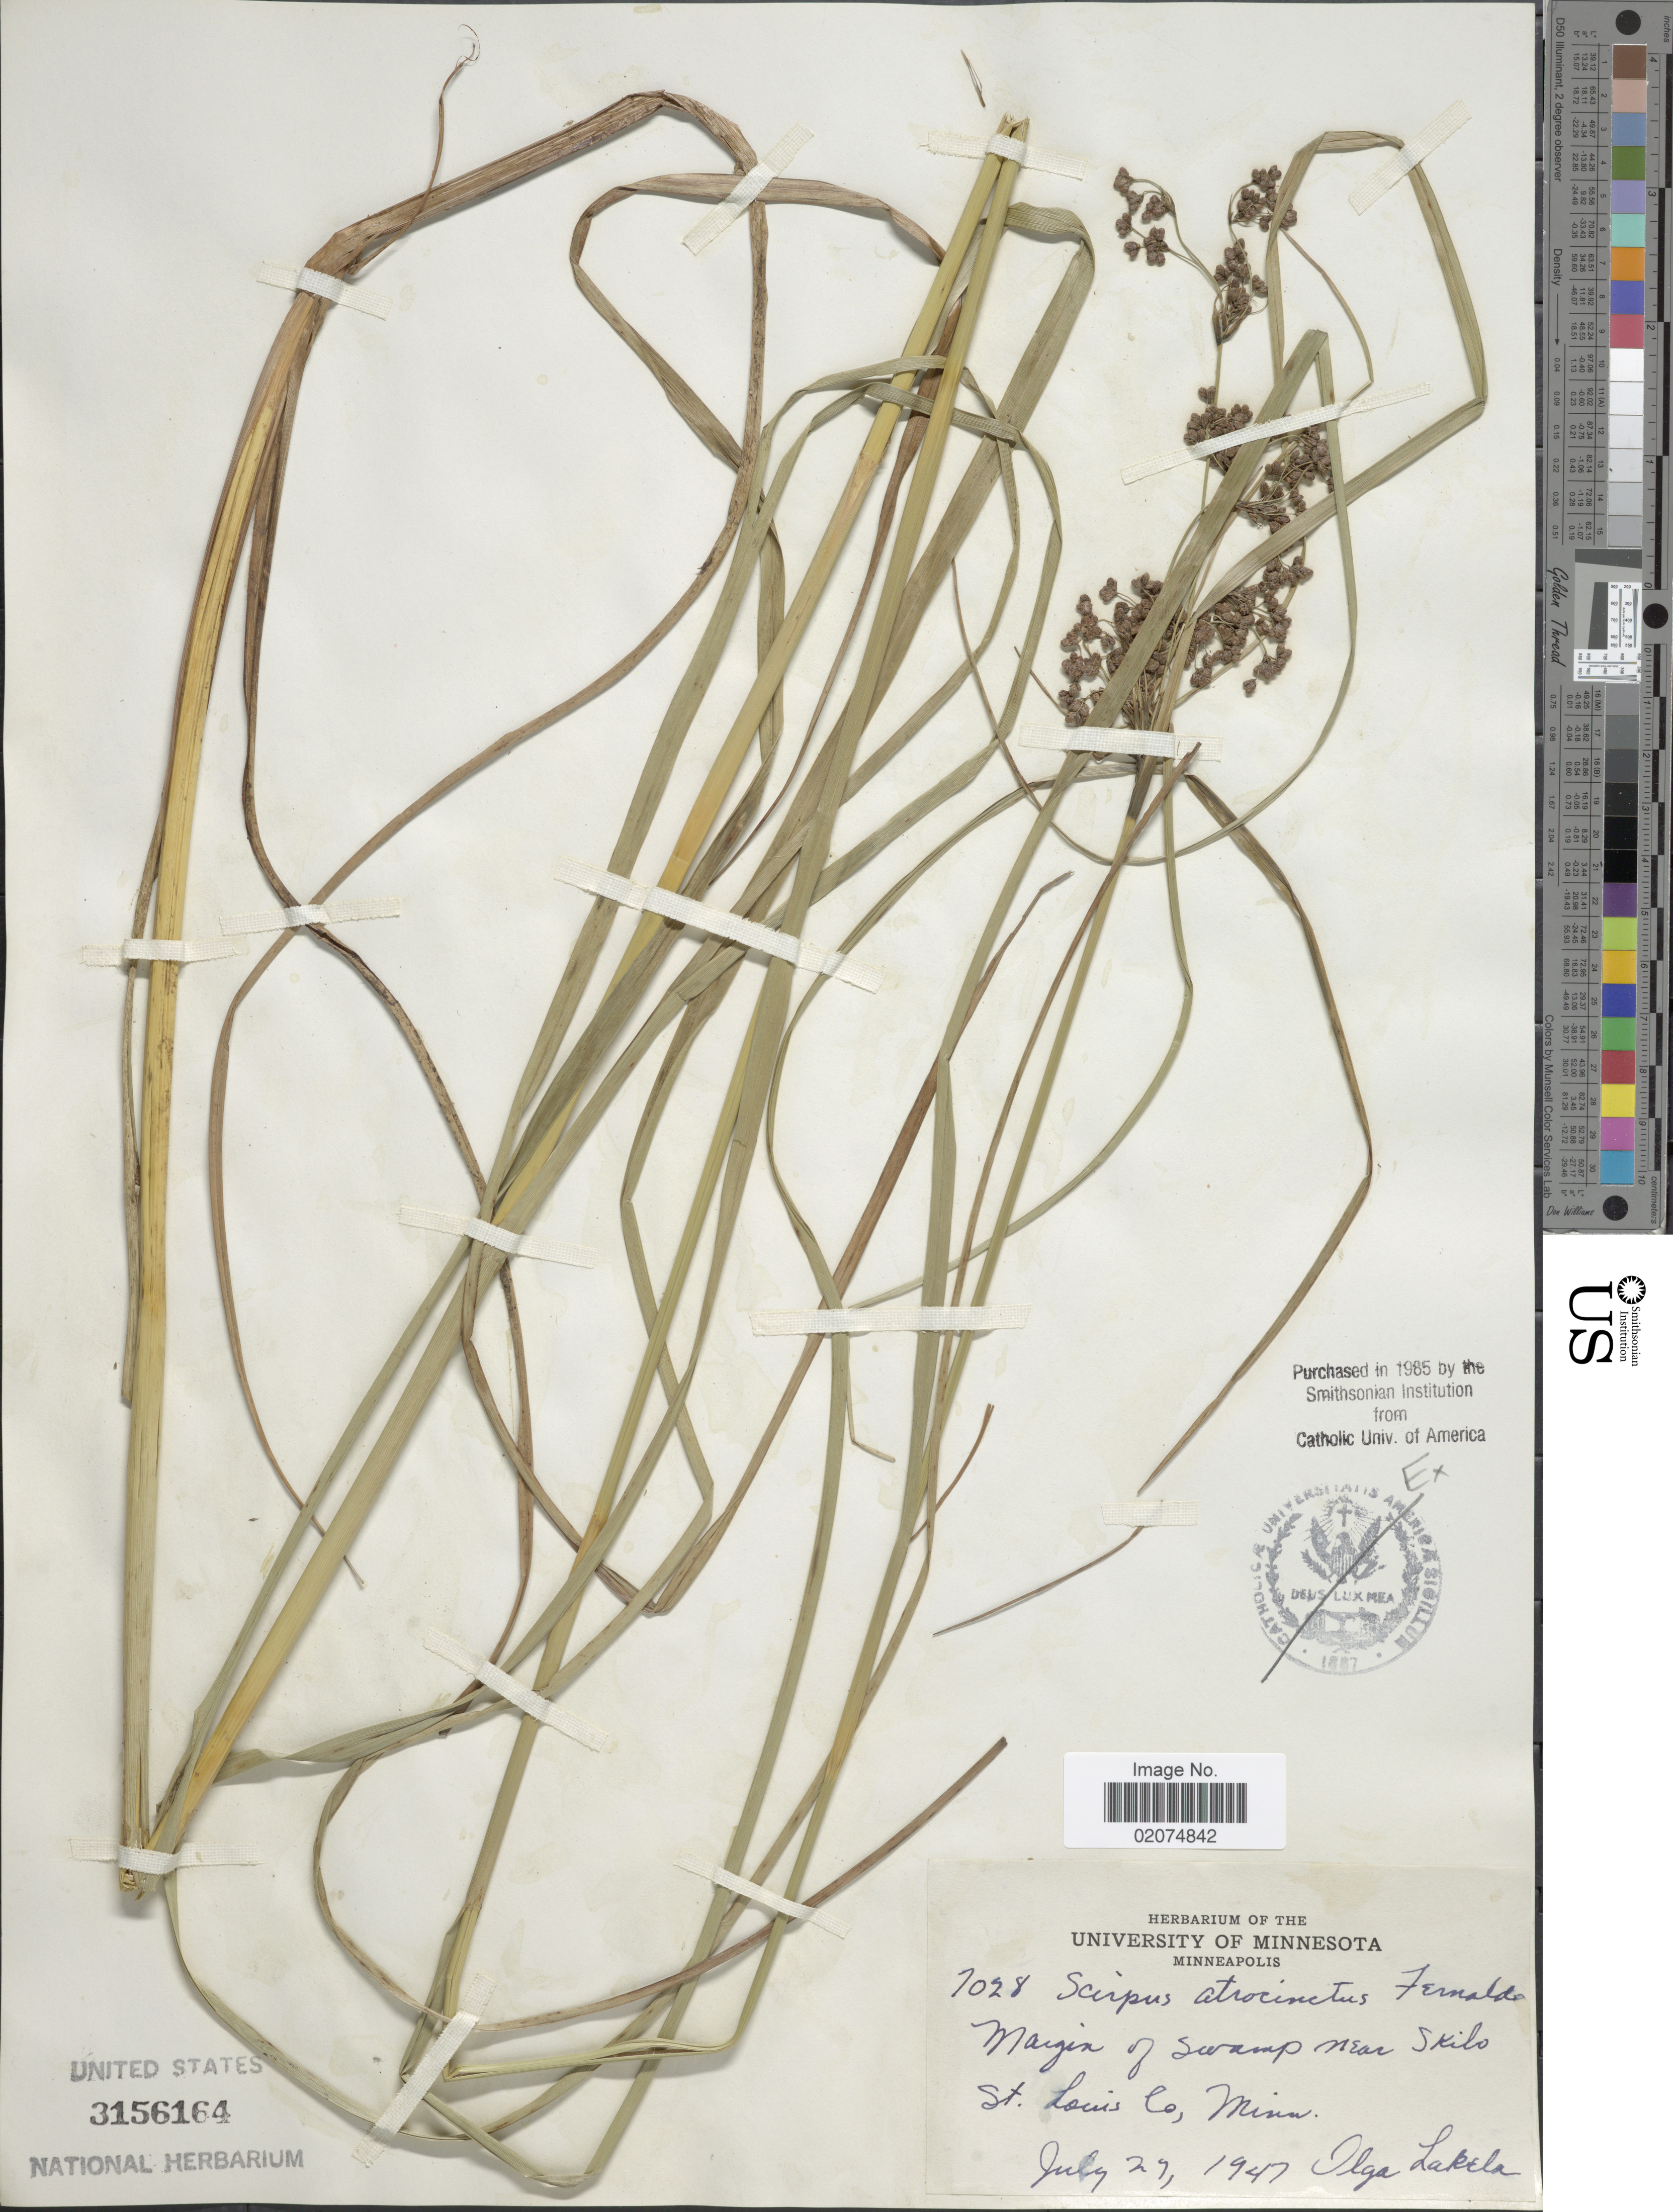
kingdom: Plantae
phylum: Tracheophyta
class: Liliopsida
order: Poales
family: Cyperaceae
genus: Scirpus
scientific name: Scirpus atrocinctus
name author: Fernald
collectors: O. K. Lakela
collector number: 7028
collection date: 1947-07-27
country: United States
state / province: Minnesota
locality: Near Skilo St. Louis Co., Minn.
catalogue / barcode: US 3156164